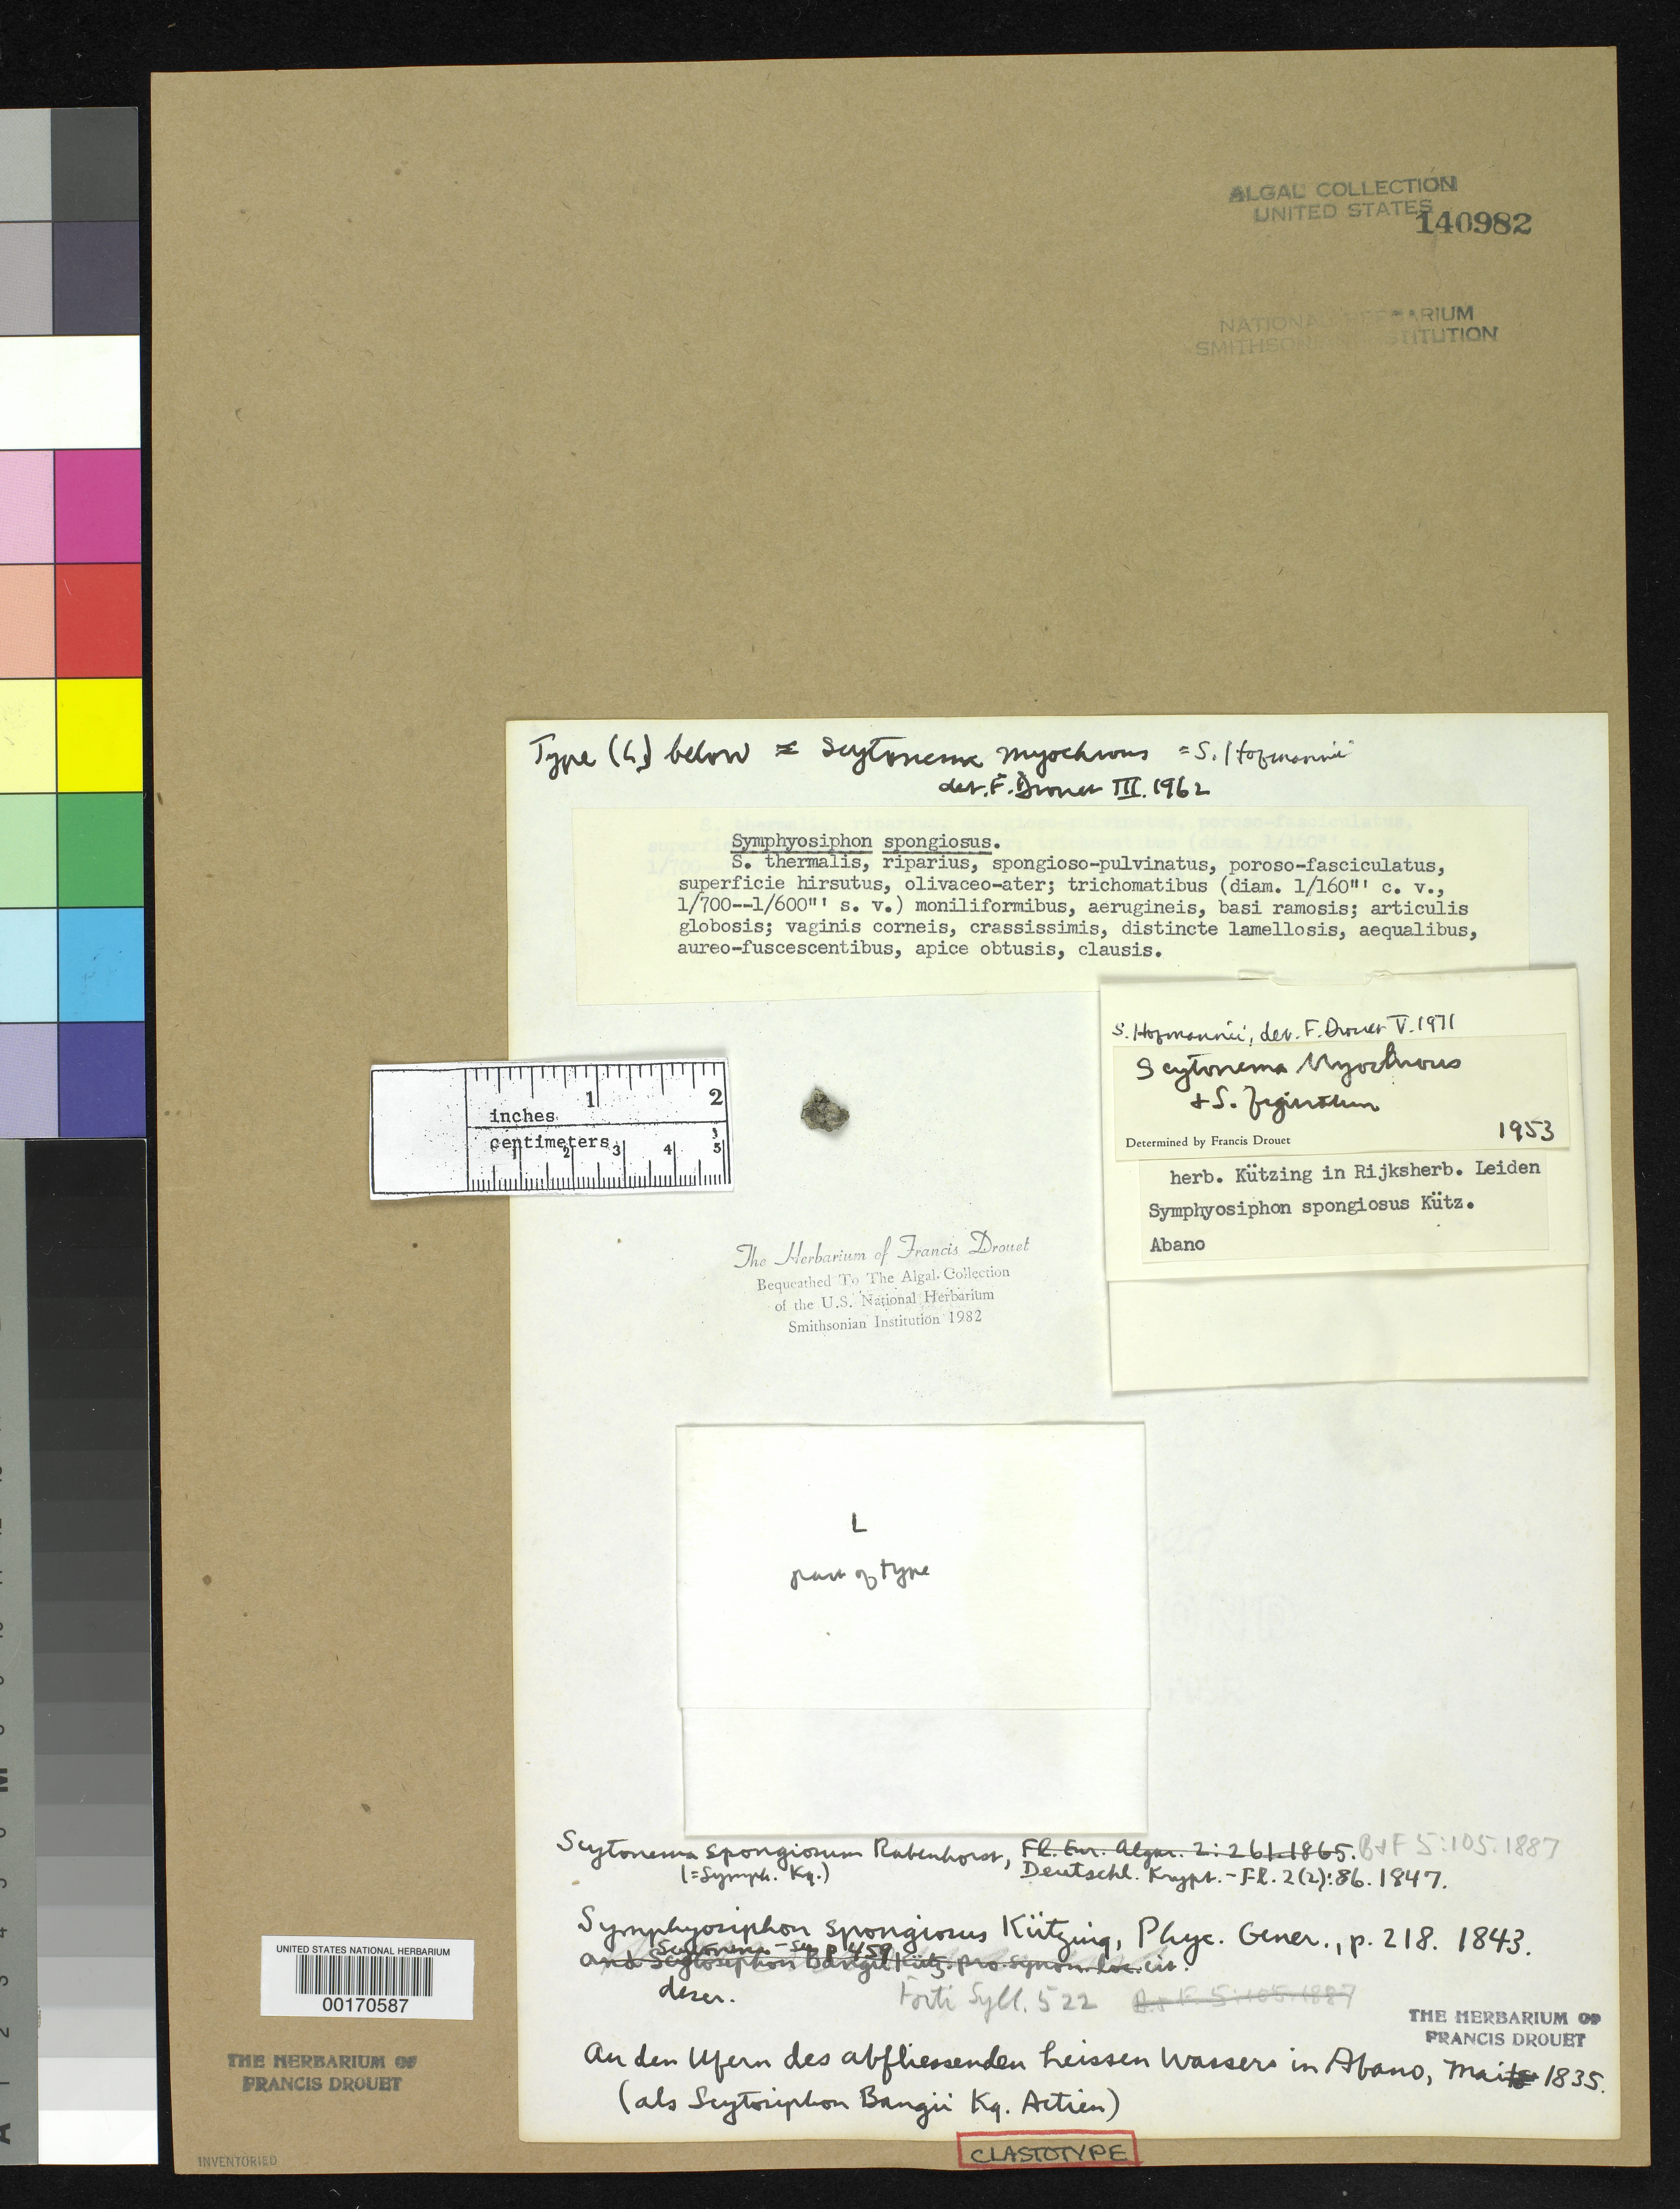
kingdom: Bacteria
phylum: Cyanobacteria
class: Cyanobacteriia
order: Cyanobacteriales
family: Scytonemataceae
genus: Symphyosiphon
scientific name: Symphyosiphon spongiosus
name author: Kütz.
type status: Clastotype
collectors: Kuetzing, F.T. (herbarium)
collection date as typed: May 1835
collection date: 1835-05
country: Italy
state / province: Veneto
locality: Abano.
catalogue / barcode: US 140982